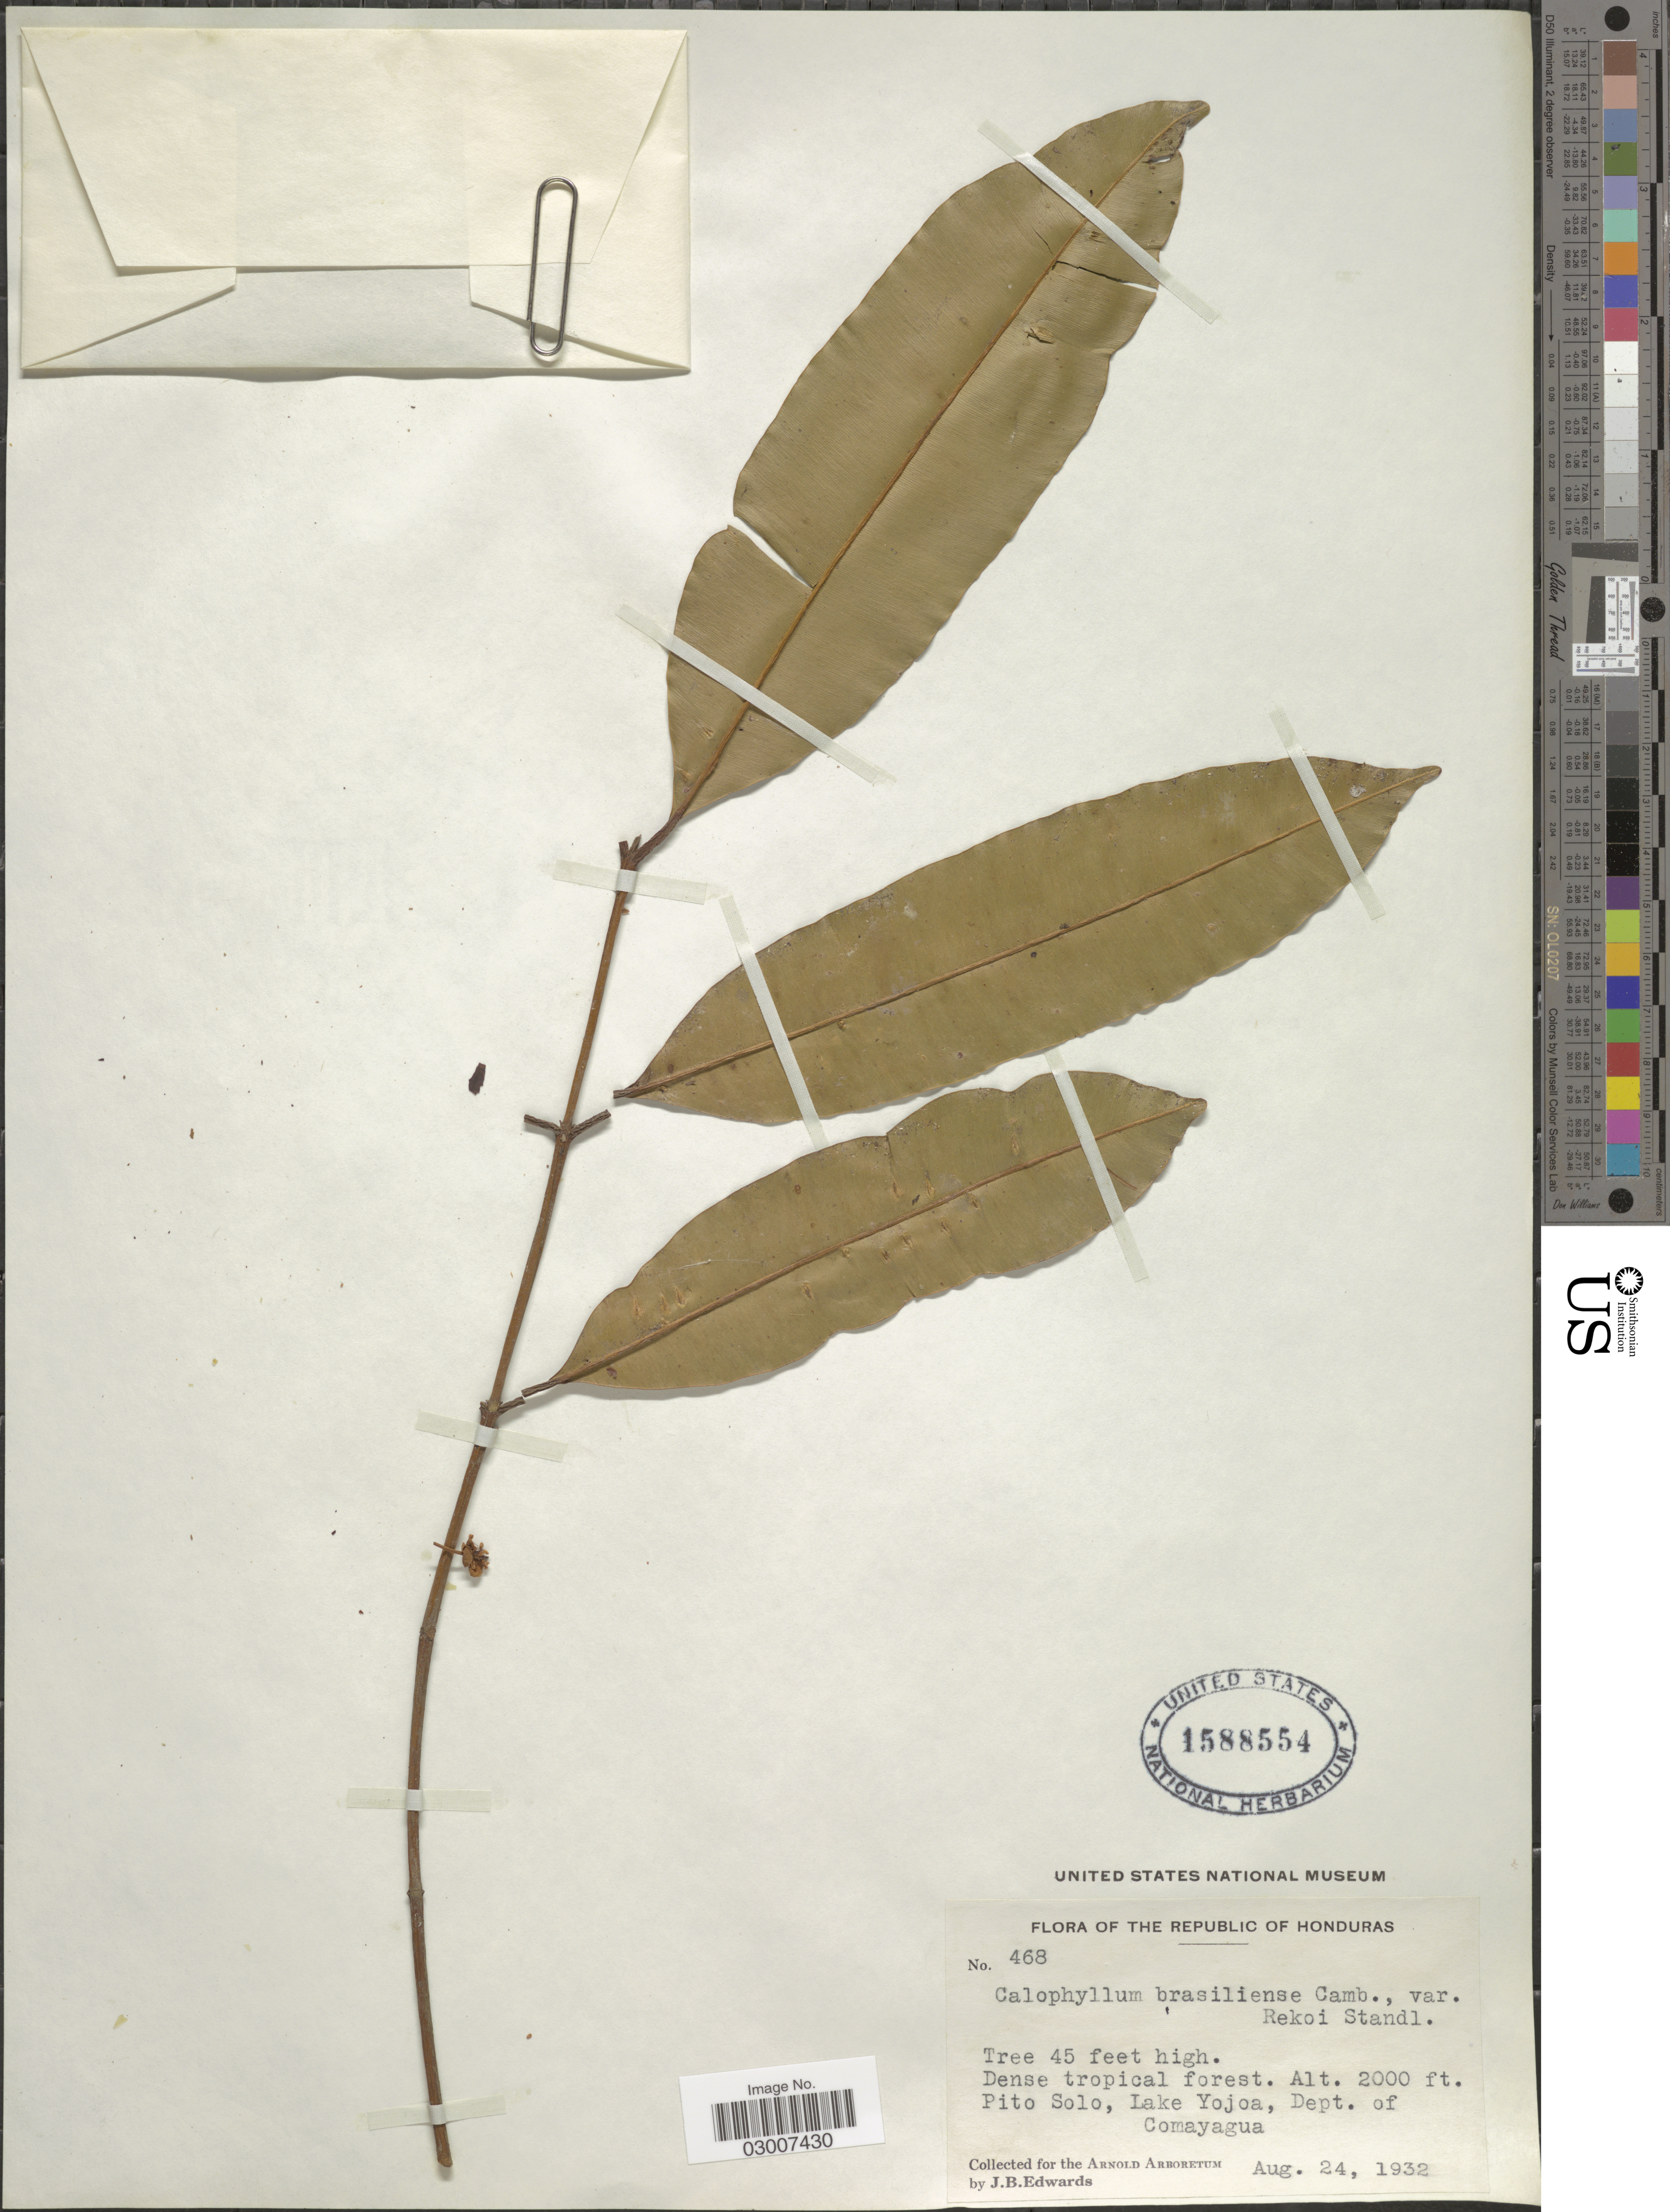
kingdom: Plantae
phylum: Tracheophyta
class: Magnoliopsida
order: Malpighiales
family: Calophyllaceae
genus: Calophyllum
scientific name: Calophyllum brasiliense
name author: Cambess.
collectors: J. B. Edwards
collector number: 468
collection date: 1932-08-24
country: Honduras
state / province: Comayagua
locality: Pito Solo, Lake Yojoa, Dept. of Comayagua.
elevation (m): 610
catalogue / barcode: US 1588554